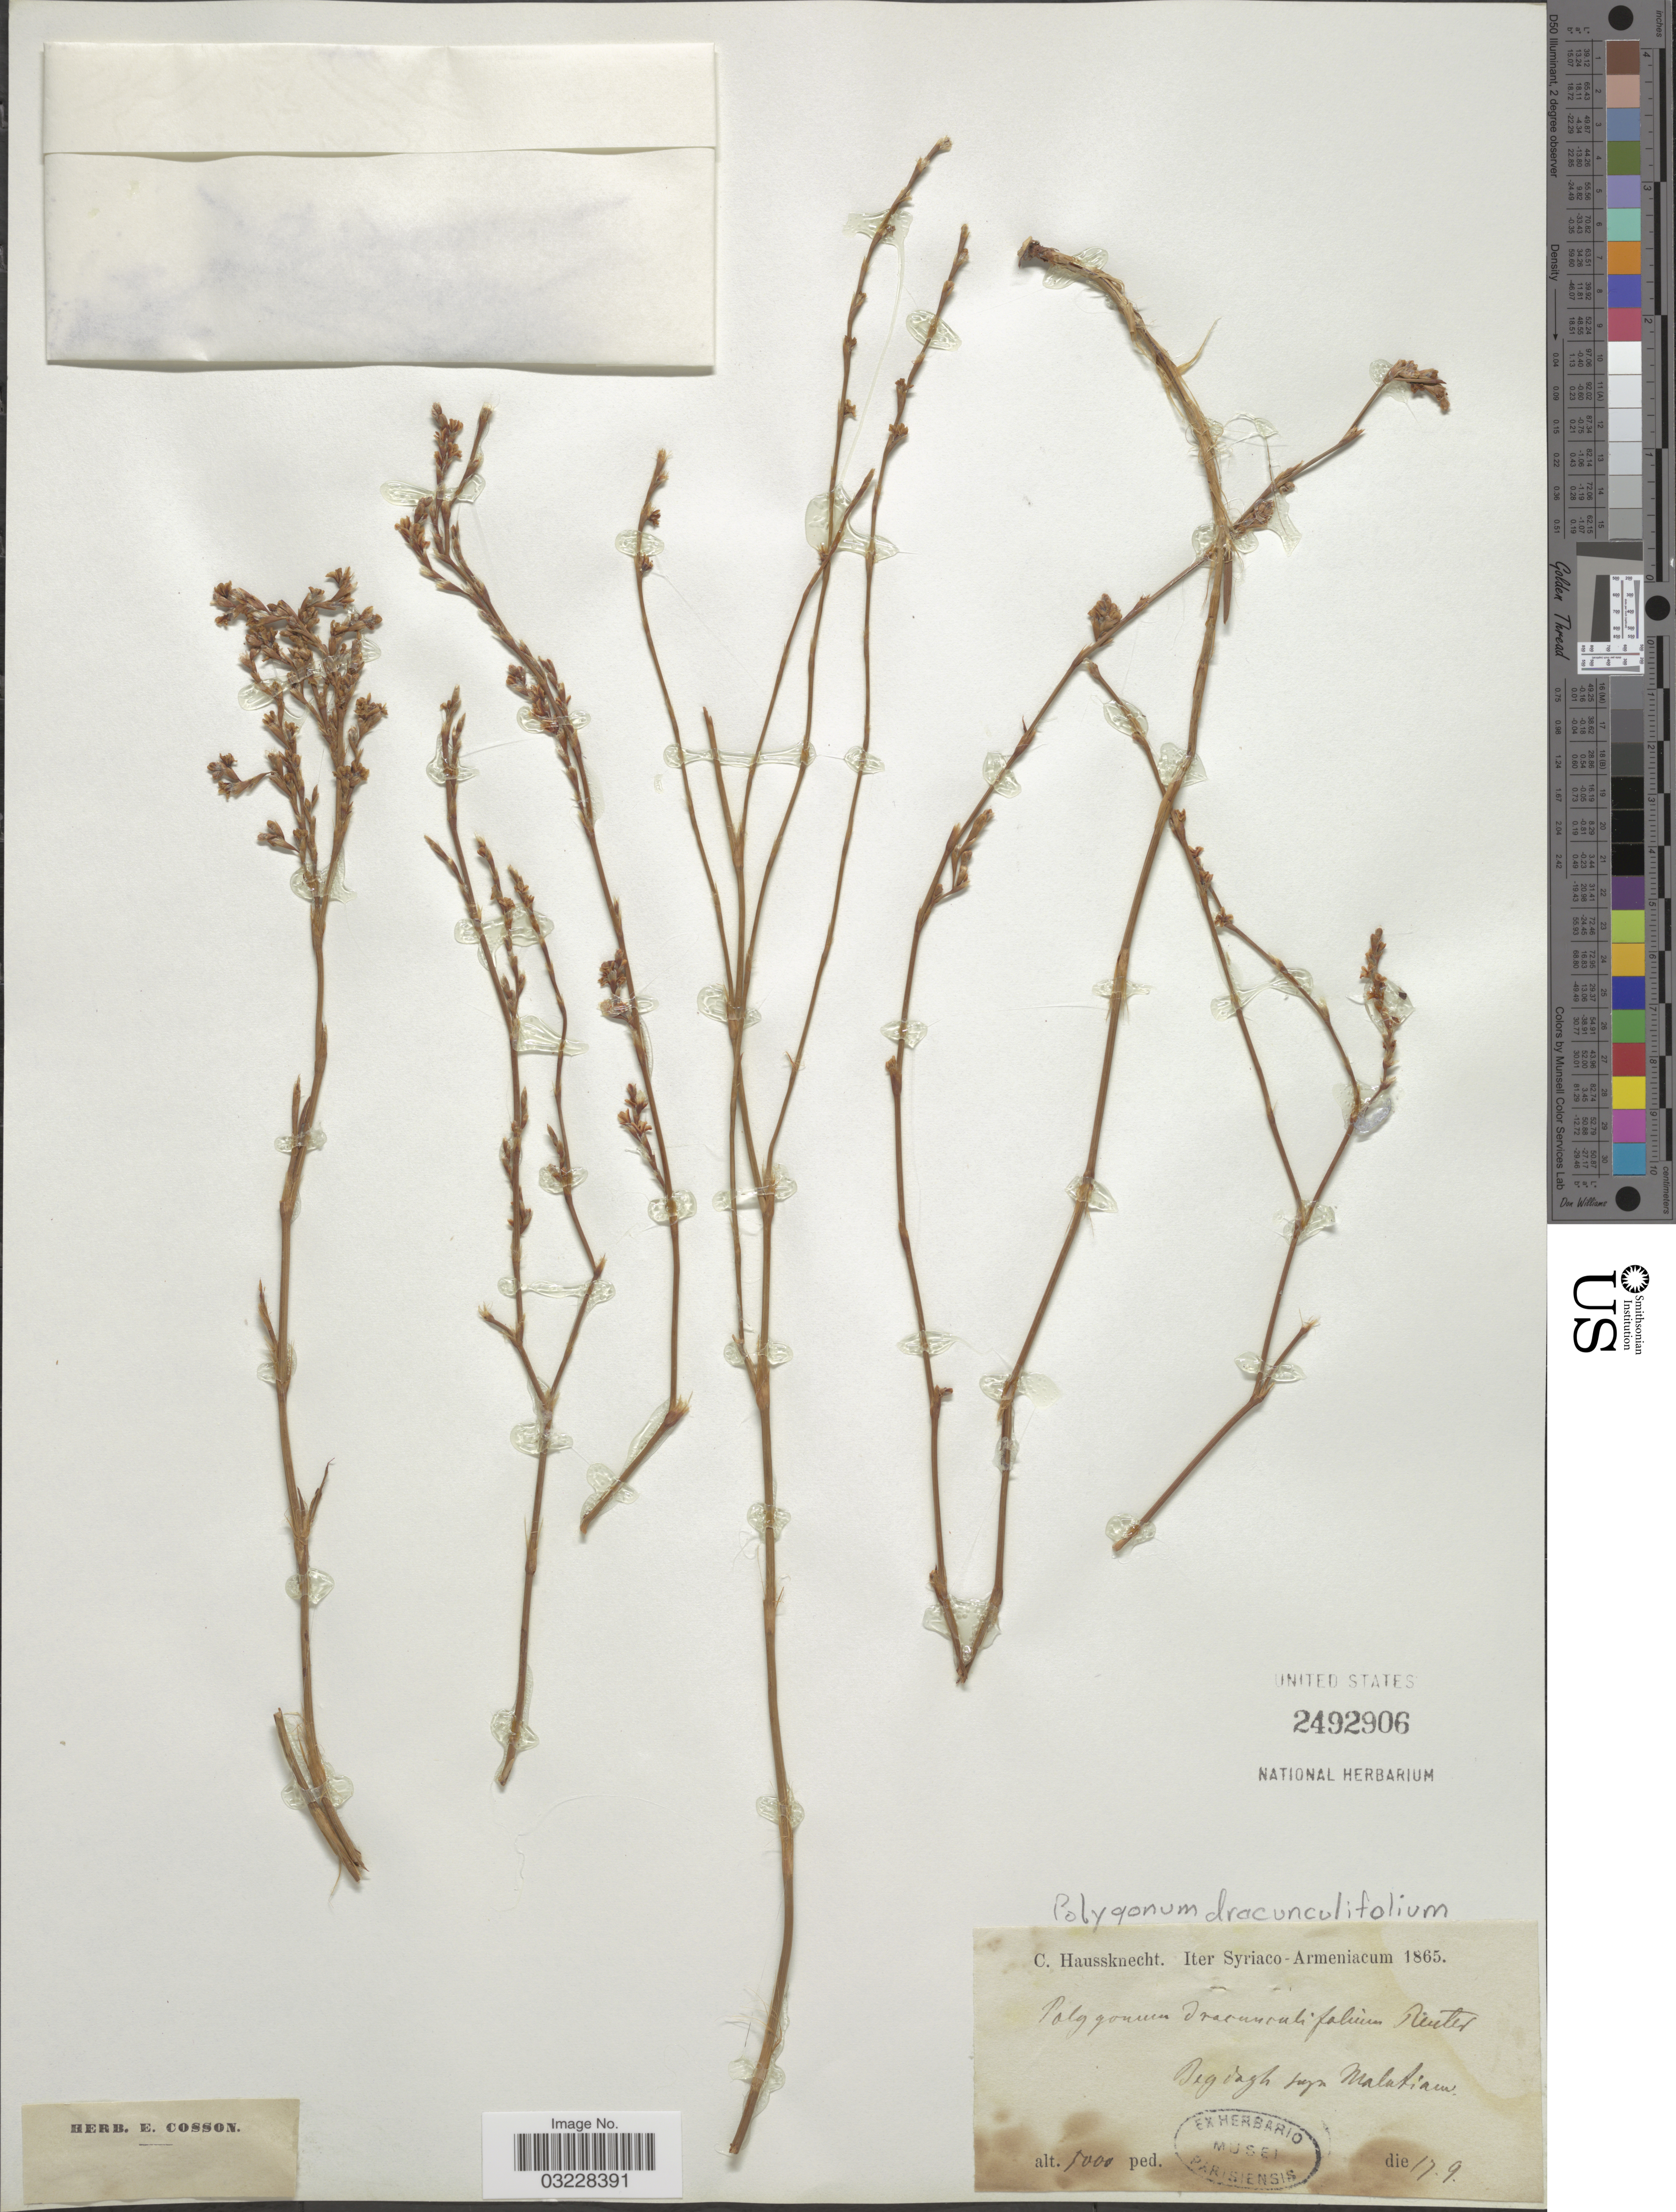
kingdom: Plantae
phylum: Tracheophyta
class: Magnoliopsida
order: Caryophyllales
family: Polygonaceae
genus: Polygonum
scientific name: Polygonum dracunculifolium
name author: Boiss.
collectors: C. Haussknecht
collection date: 1865-09-17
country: Armenia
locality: Iter Syriaco - Armeniacum. Begdagh prope Malatiam.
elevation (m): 305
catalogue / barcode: US 2492906